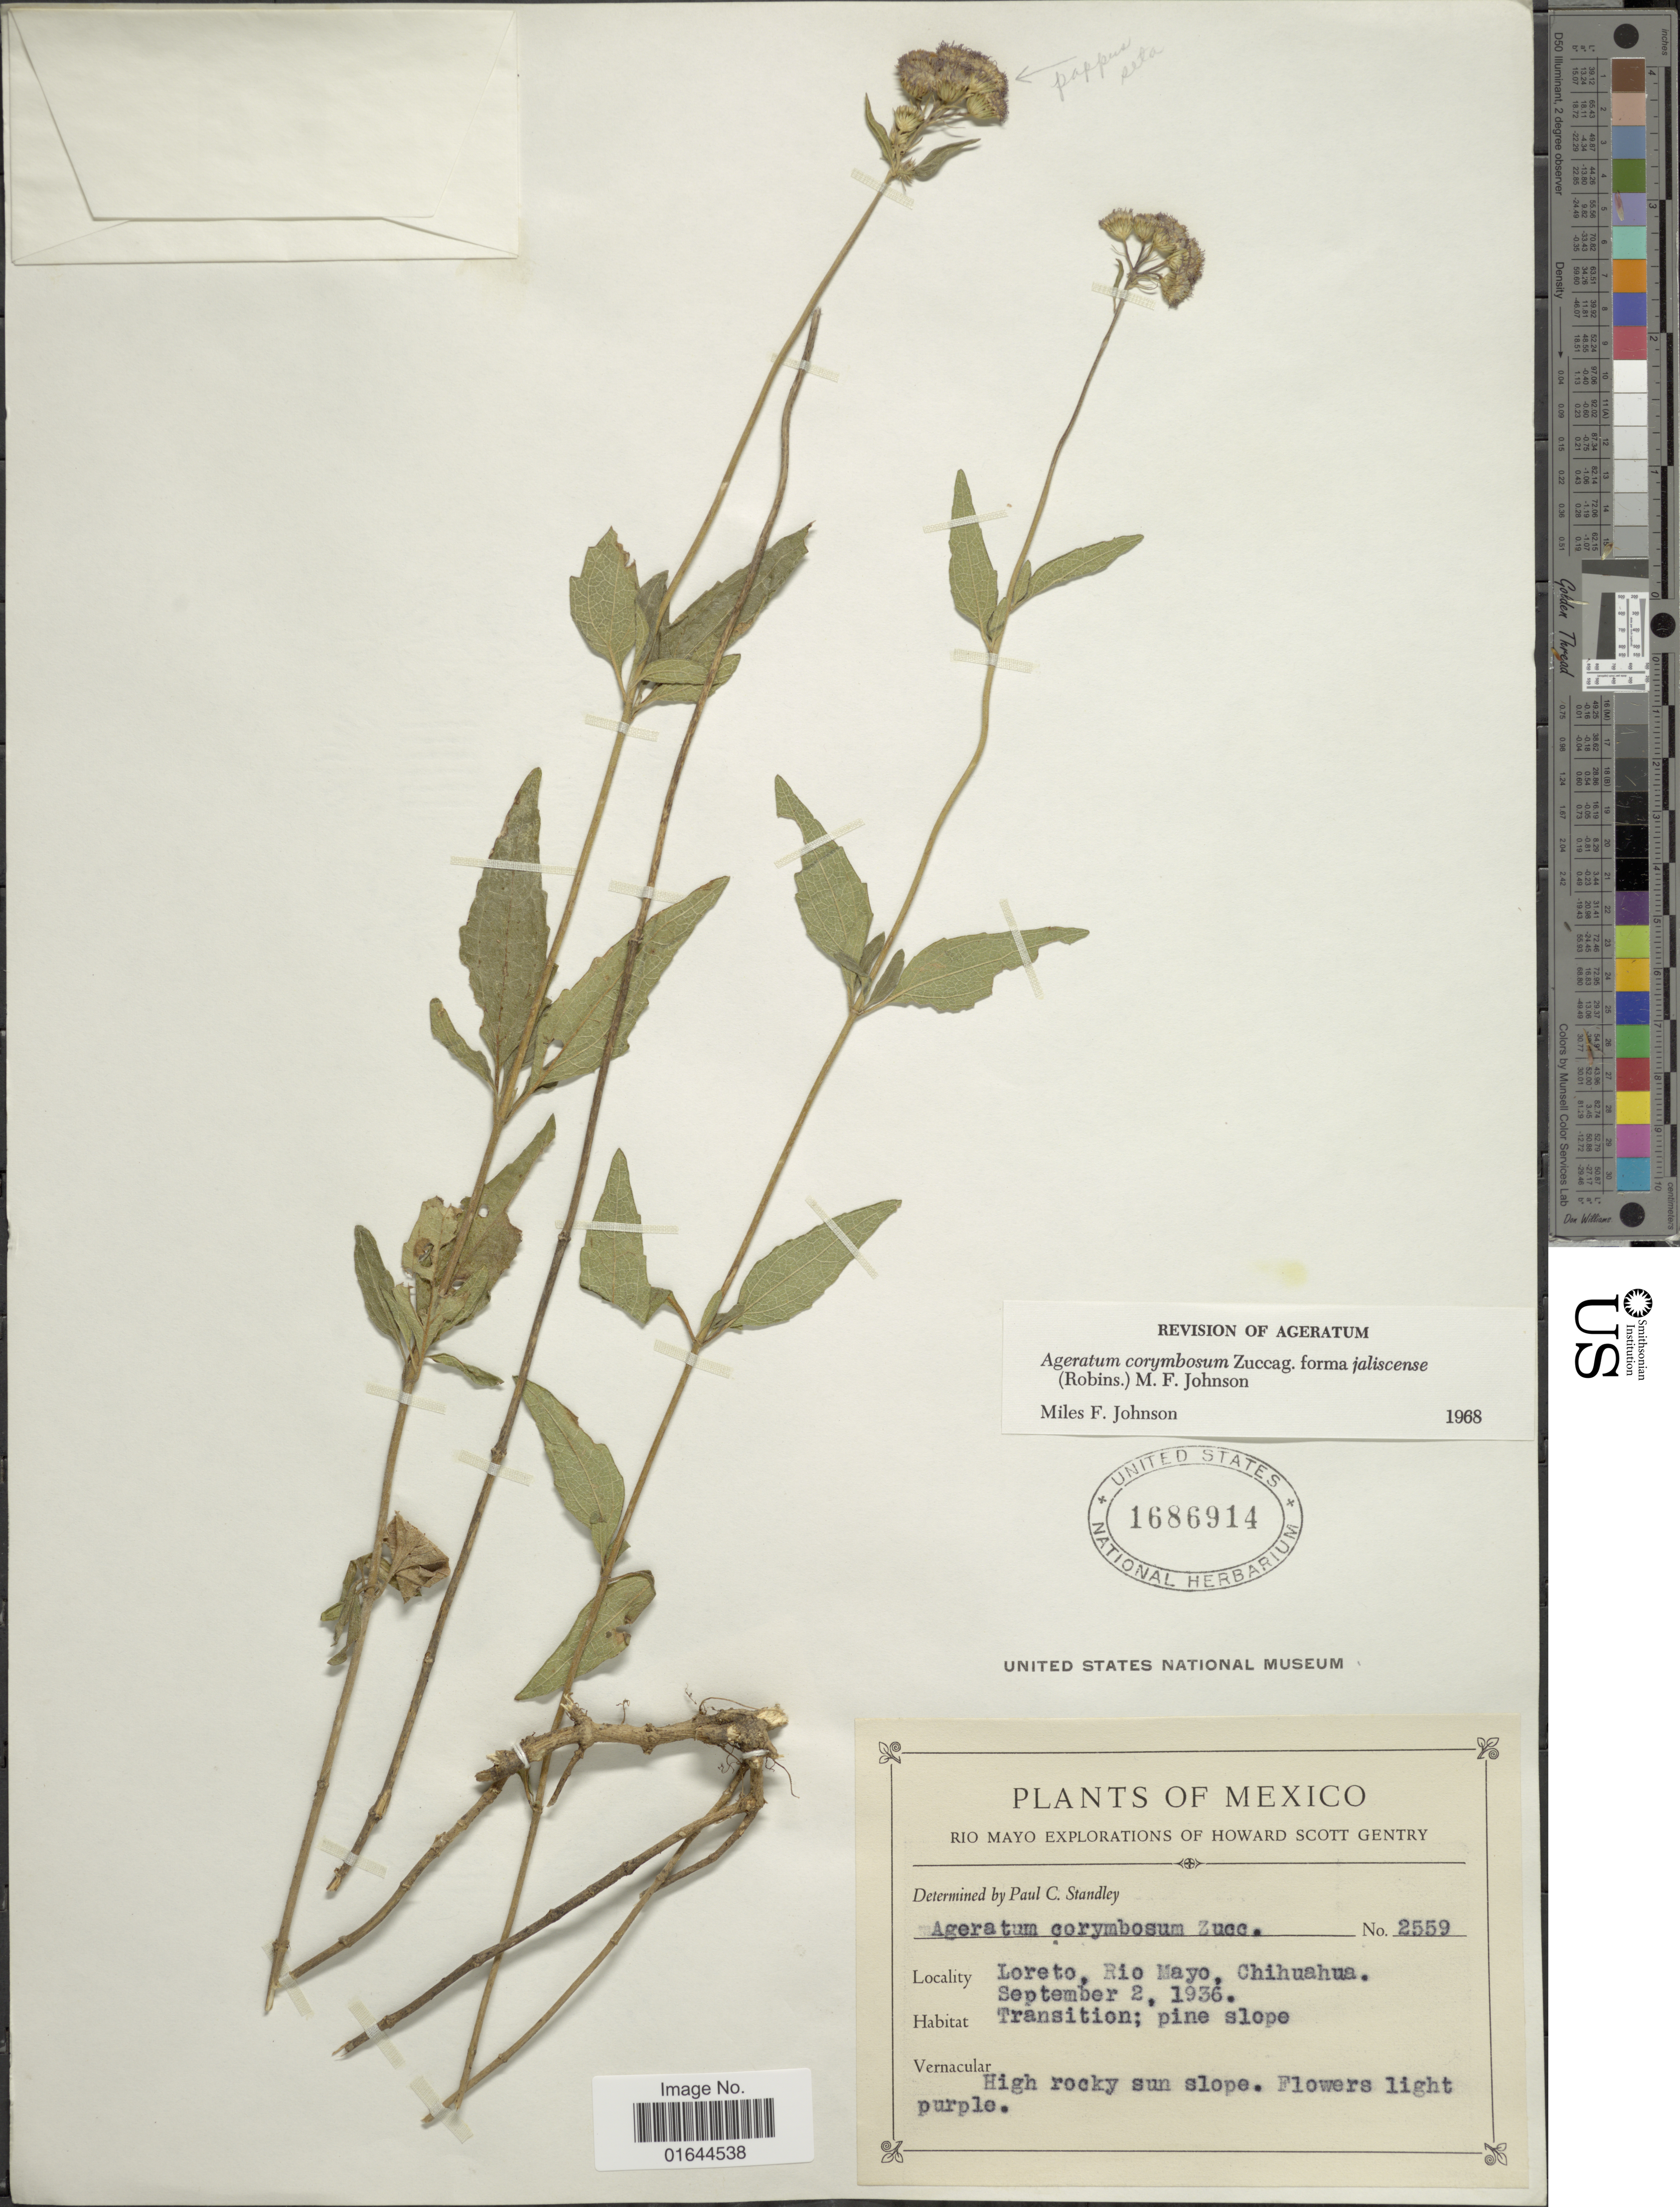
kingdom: Plantae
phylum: Tracheophyta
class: Magnoliopsida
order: Asterales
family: Asteraceae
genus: Ageratum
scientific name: Ageratum corymbosum f. jaliscense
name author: (B.L. Rob.) M.F. Johnson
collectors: H. S. Gentry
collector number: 2559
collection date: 1936-09-02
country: Mexico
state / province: Chihuahua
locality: Mexico. Loreto, Rio Mayo, Chihuahua.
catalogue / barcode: US 1686914